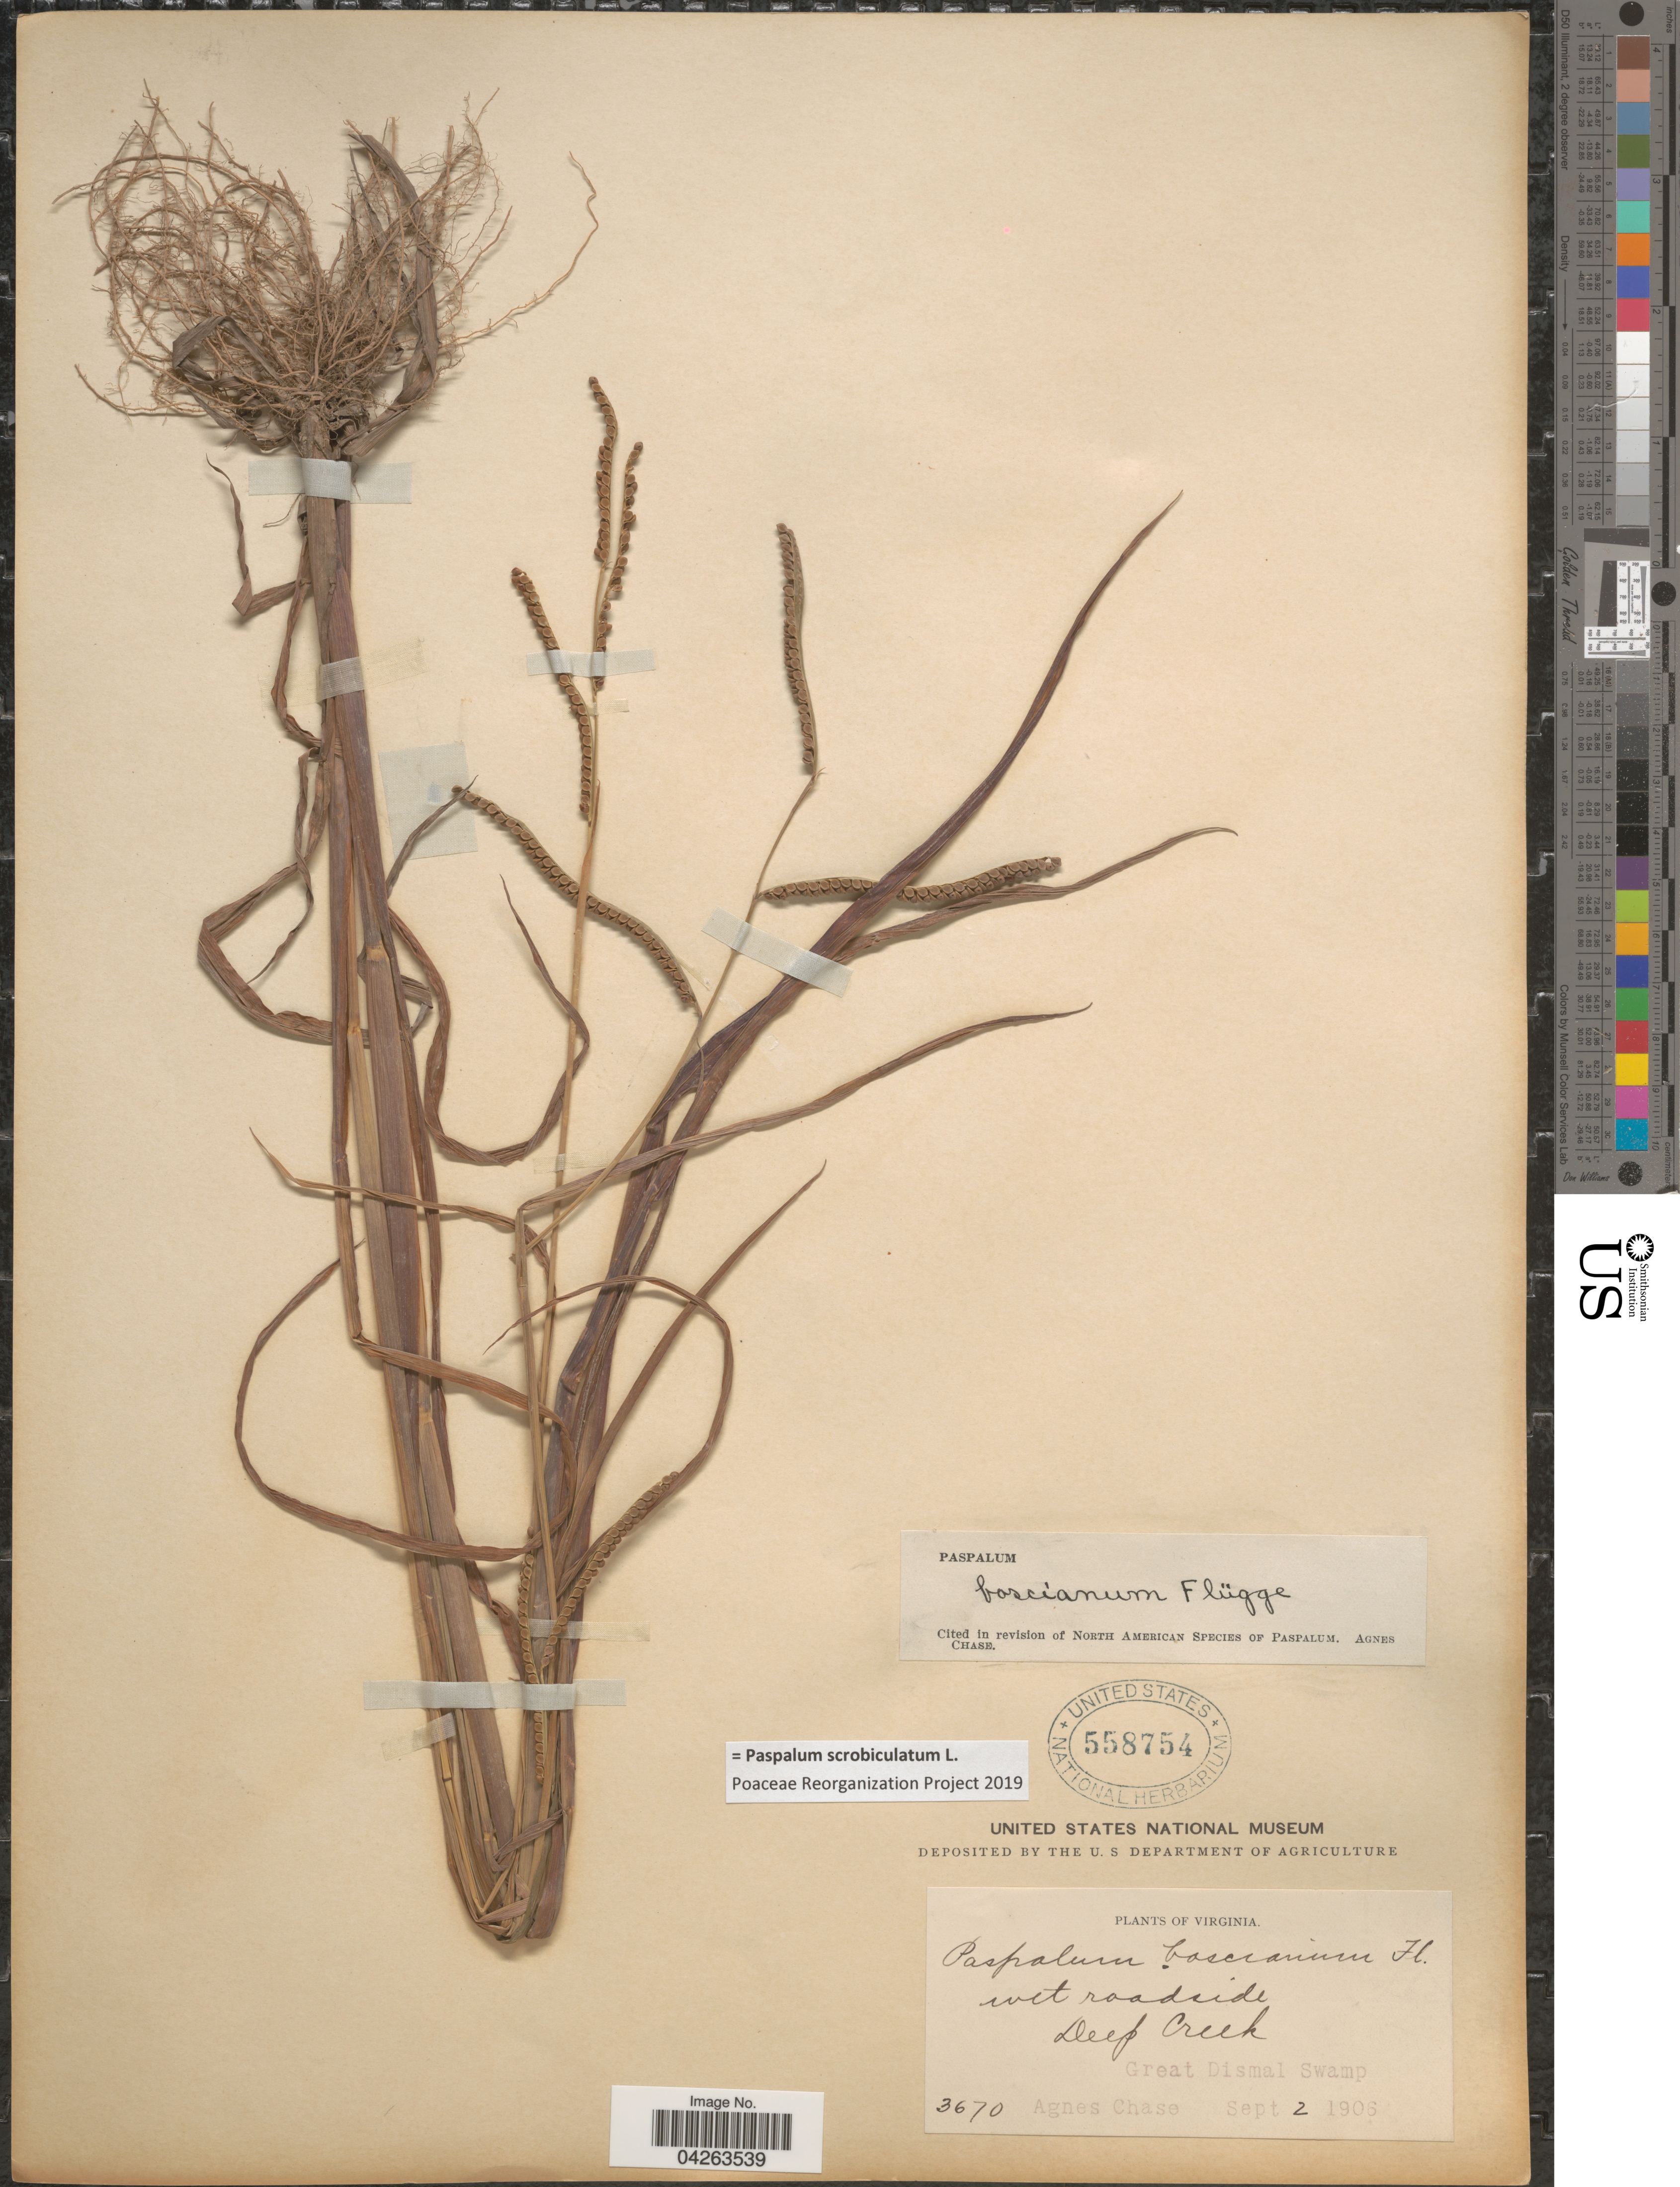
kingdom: Plantae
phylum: Tracheophyta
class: Liliopsida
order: Poales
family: Poaceae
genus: Paspalum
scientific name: Paspalum scrobiculatum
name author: L.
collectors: A. Chase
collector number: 3670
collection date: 1906-09-02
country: United States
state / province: Virginia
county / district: City of Norfolk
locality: Deep Creek. Great Dismal Swamp.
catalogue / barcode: US 558754